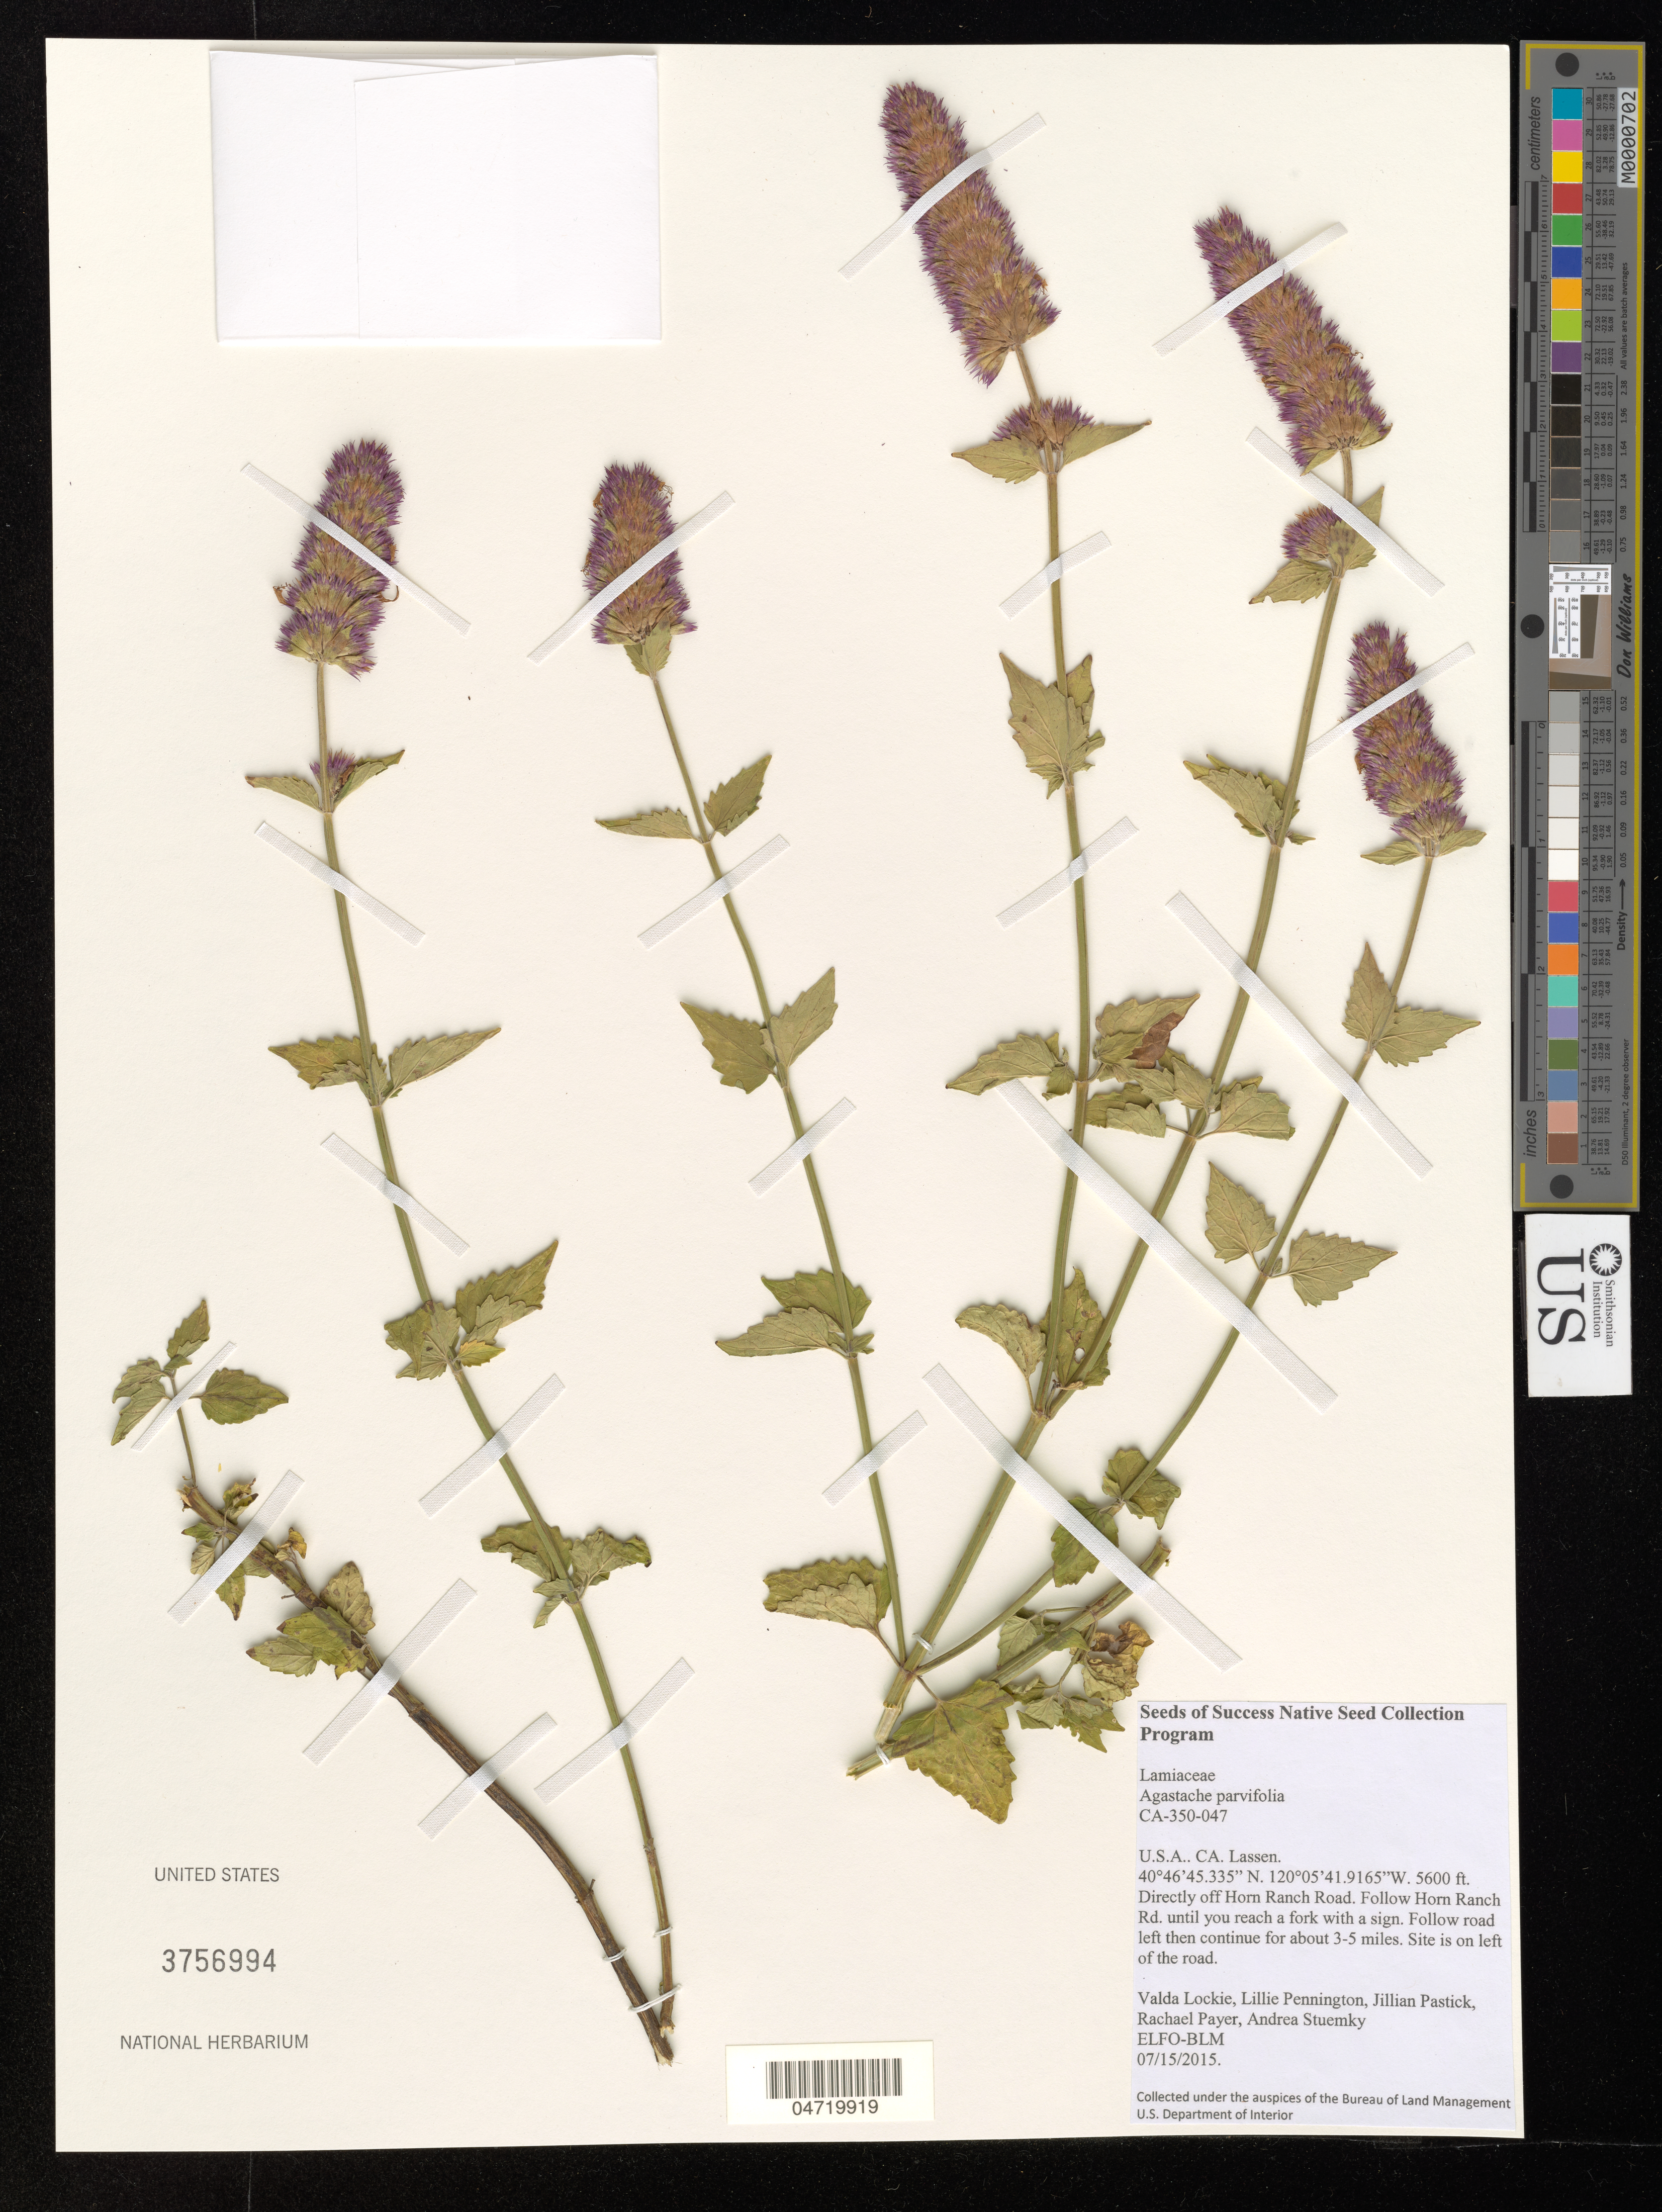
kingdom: Plantae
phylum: Tracheophyta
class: Magnoliopsida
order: Lamiales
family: Lamiaceae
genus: Agastache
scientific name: Agastache parvifolia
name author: Eastw.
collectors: V. Lockie, L. Pennington, J. Pastick, R. Payer & A. Stuemky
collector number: CA-350-047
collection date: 2015-07-15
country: United States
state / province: California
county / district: Lassen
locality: Lassen. Directly off Horn Ranch Road. Follow Horn Ranch Rd. until you reach a fork with a sign. Follow road left then continue for about 3-5 miles. Site is on left of the road.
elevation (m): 1707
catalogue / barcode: US 3756994